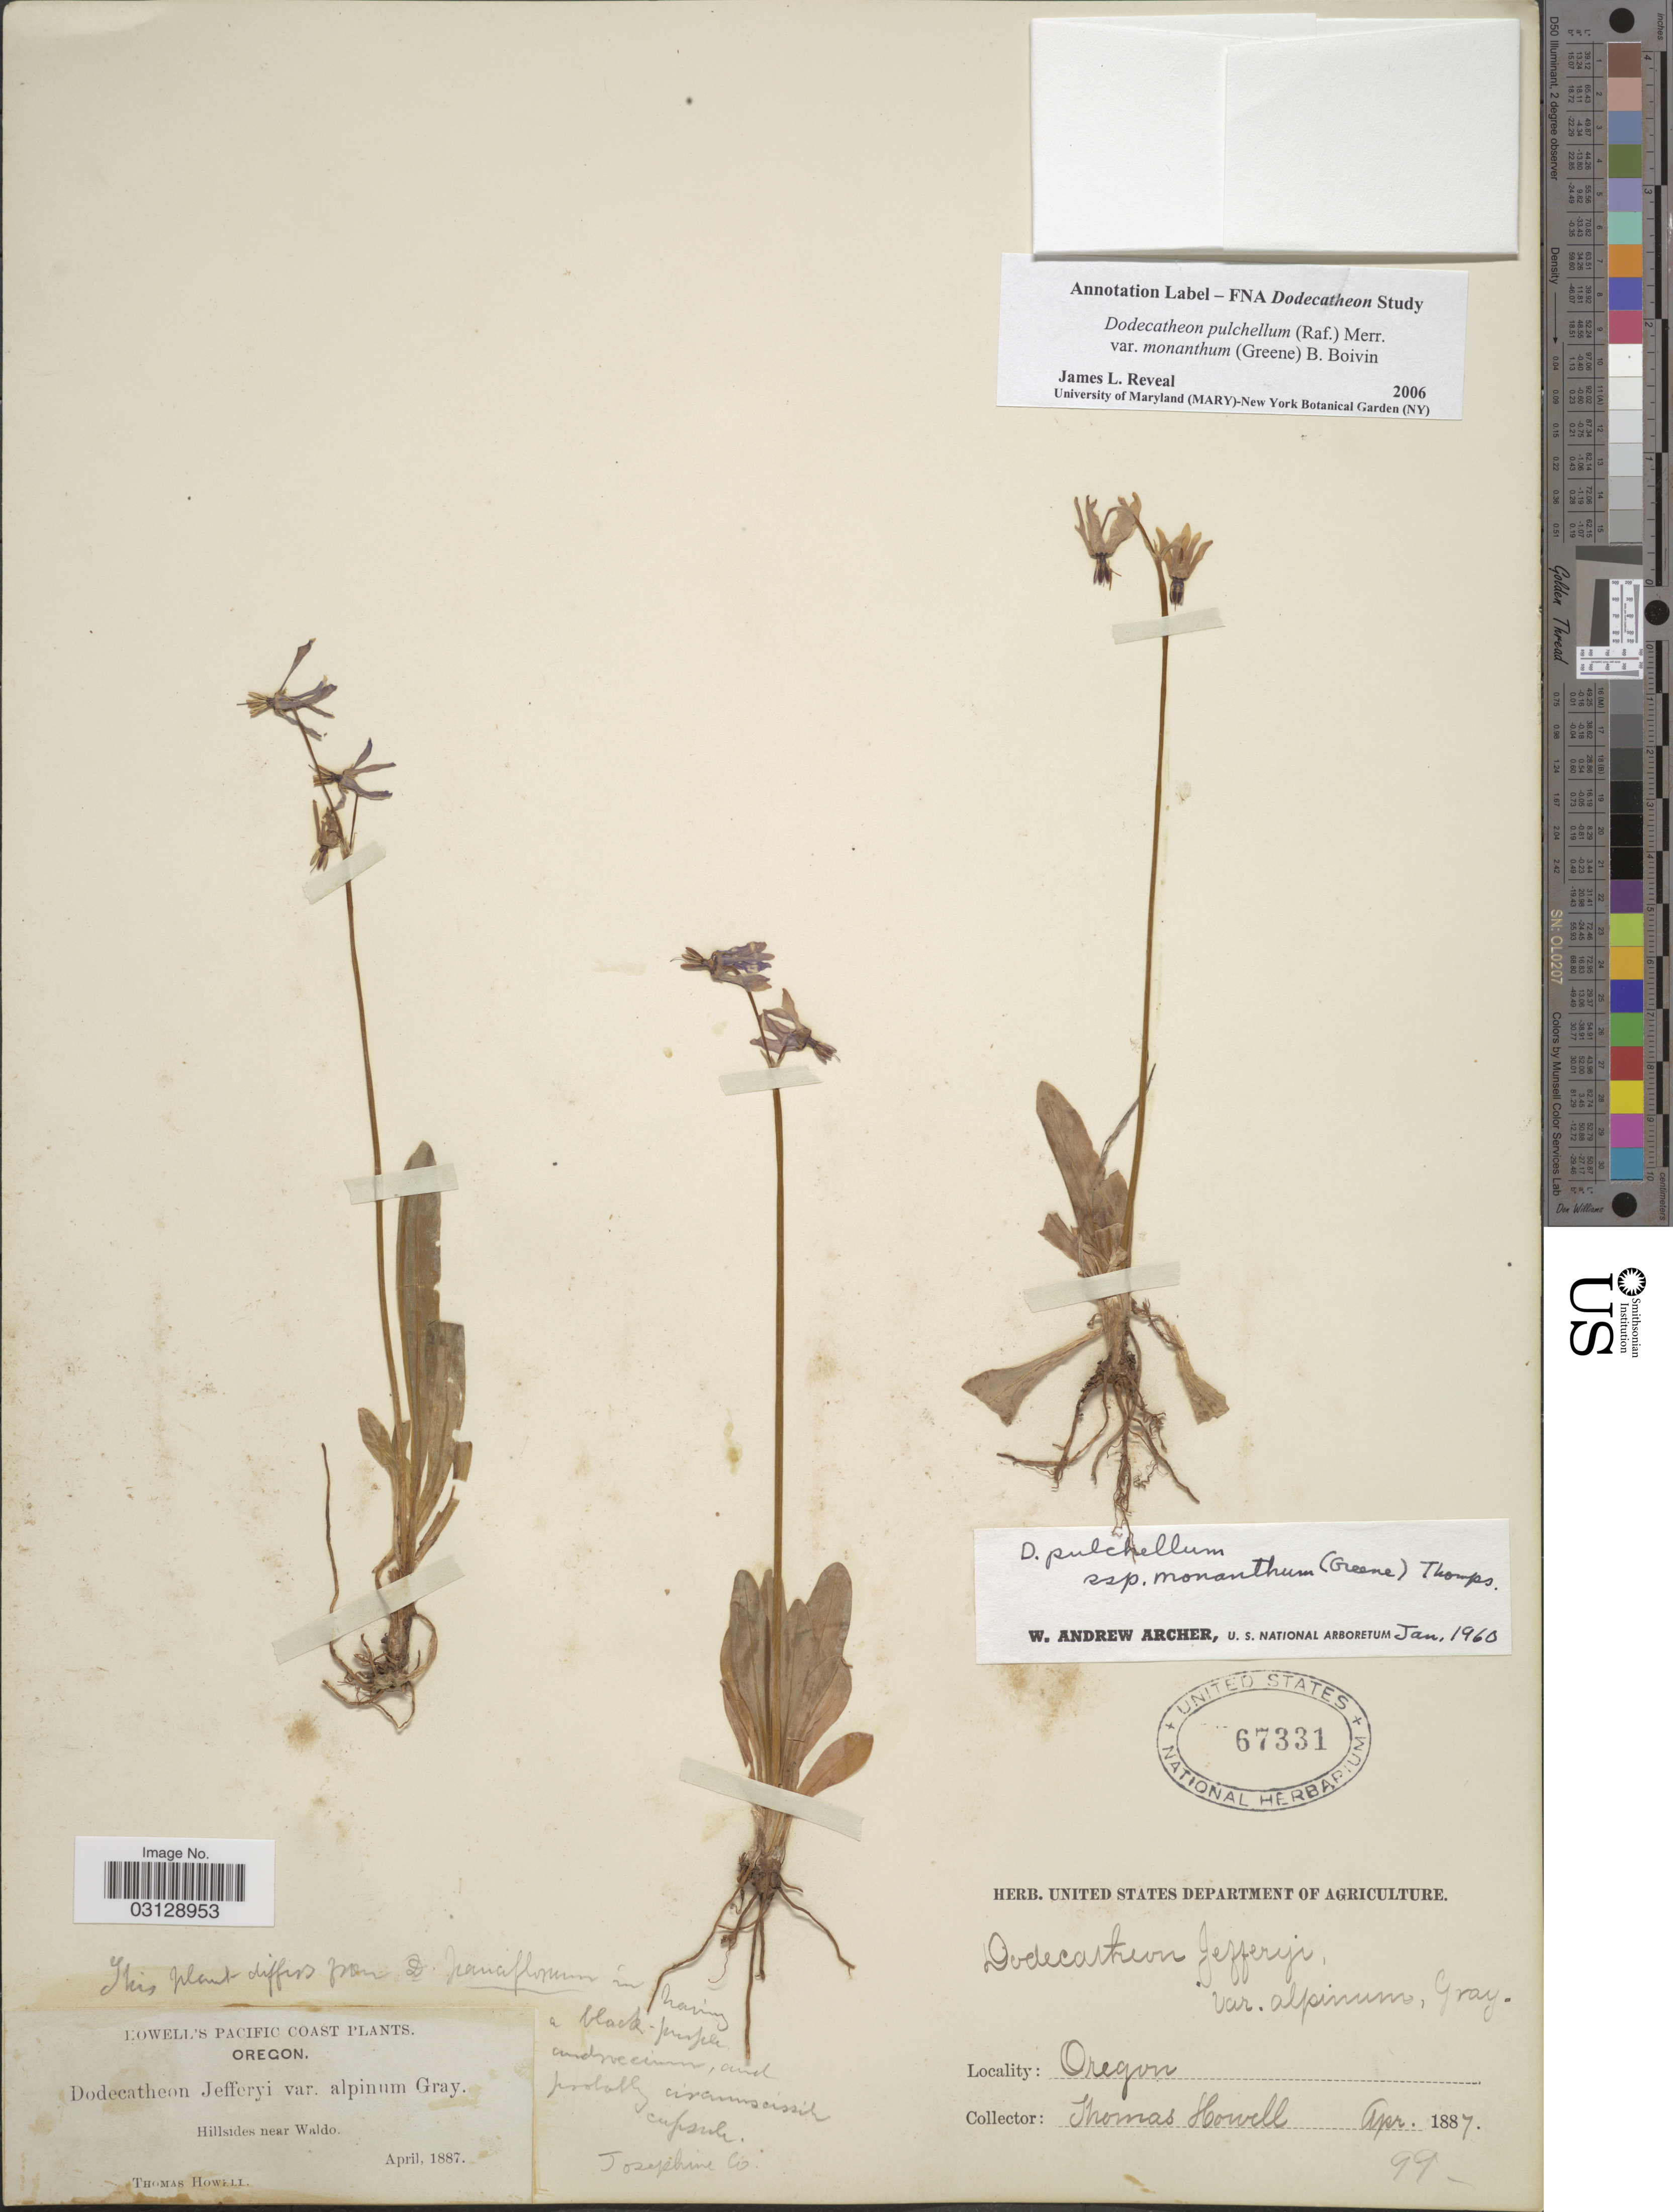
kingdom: Plantae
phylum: Tracheophyta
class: Magnoliopsida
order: Ericales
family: Primulaceae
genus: Dodecatheon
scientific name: Dodecatheon pulchellum subsp. monanthum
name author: (Greene) H.J. Thomps. ex Munz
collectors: T. Howell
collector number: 99?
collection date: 1887-04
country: United States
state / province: Oregon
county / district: Josephine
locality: Pacific Coast. Hillsides near Waldo. Josephine Co.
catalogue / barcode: US 67331